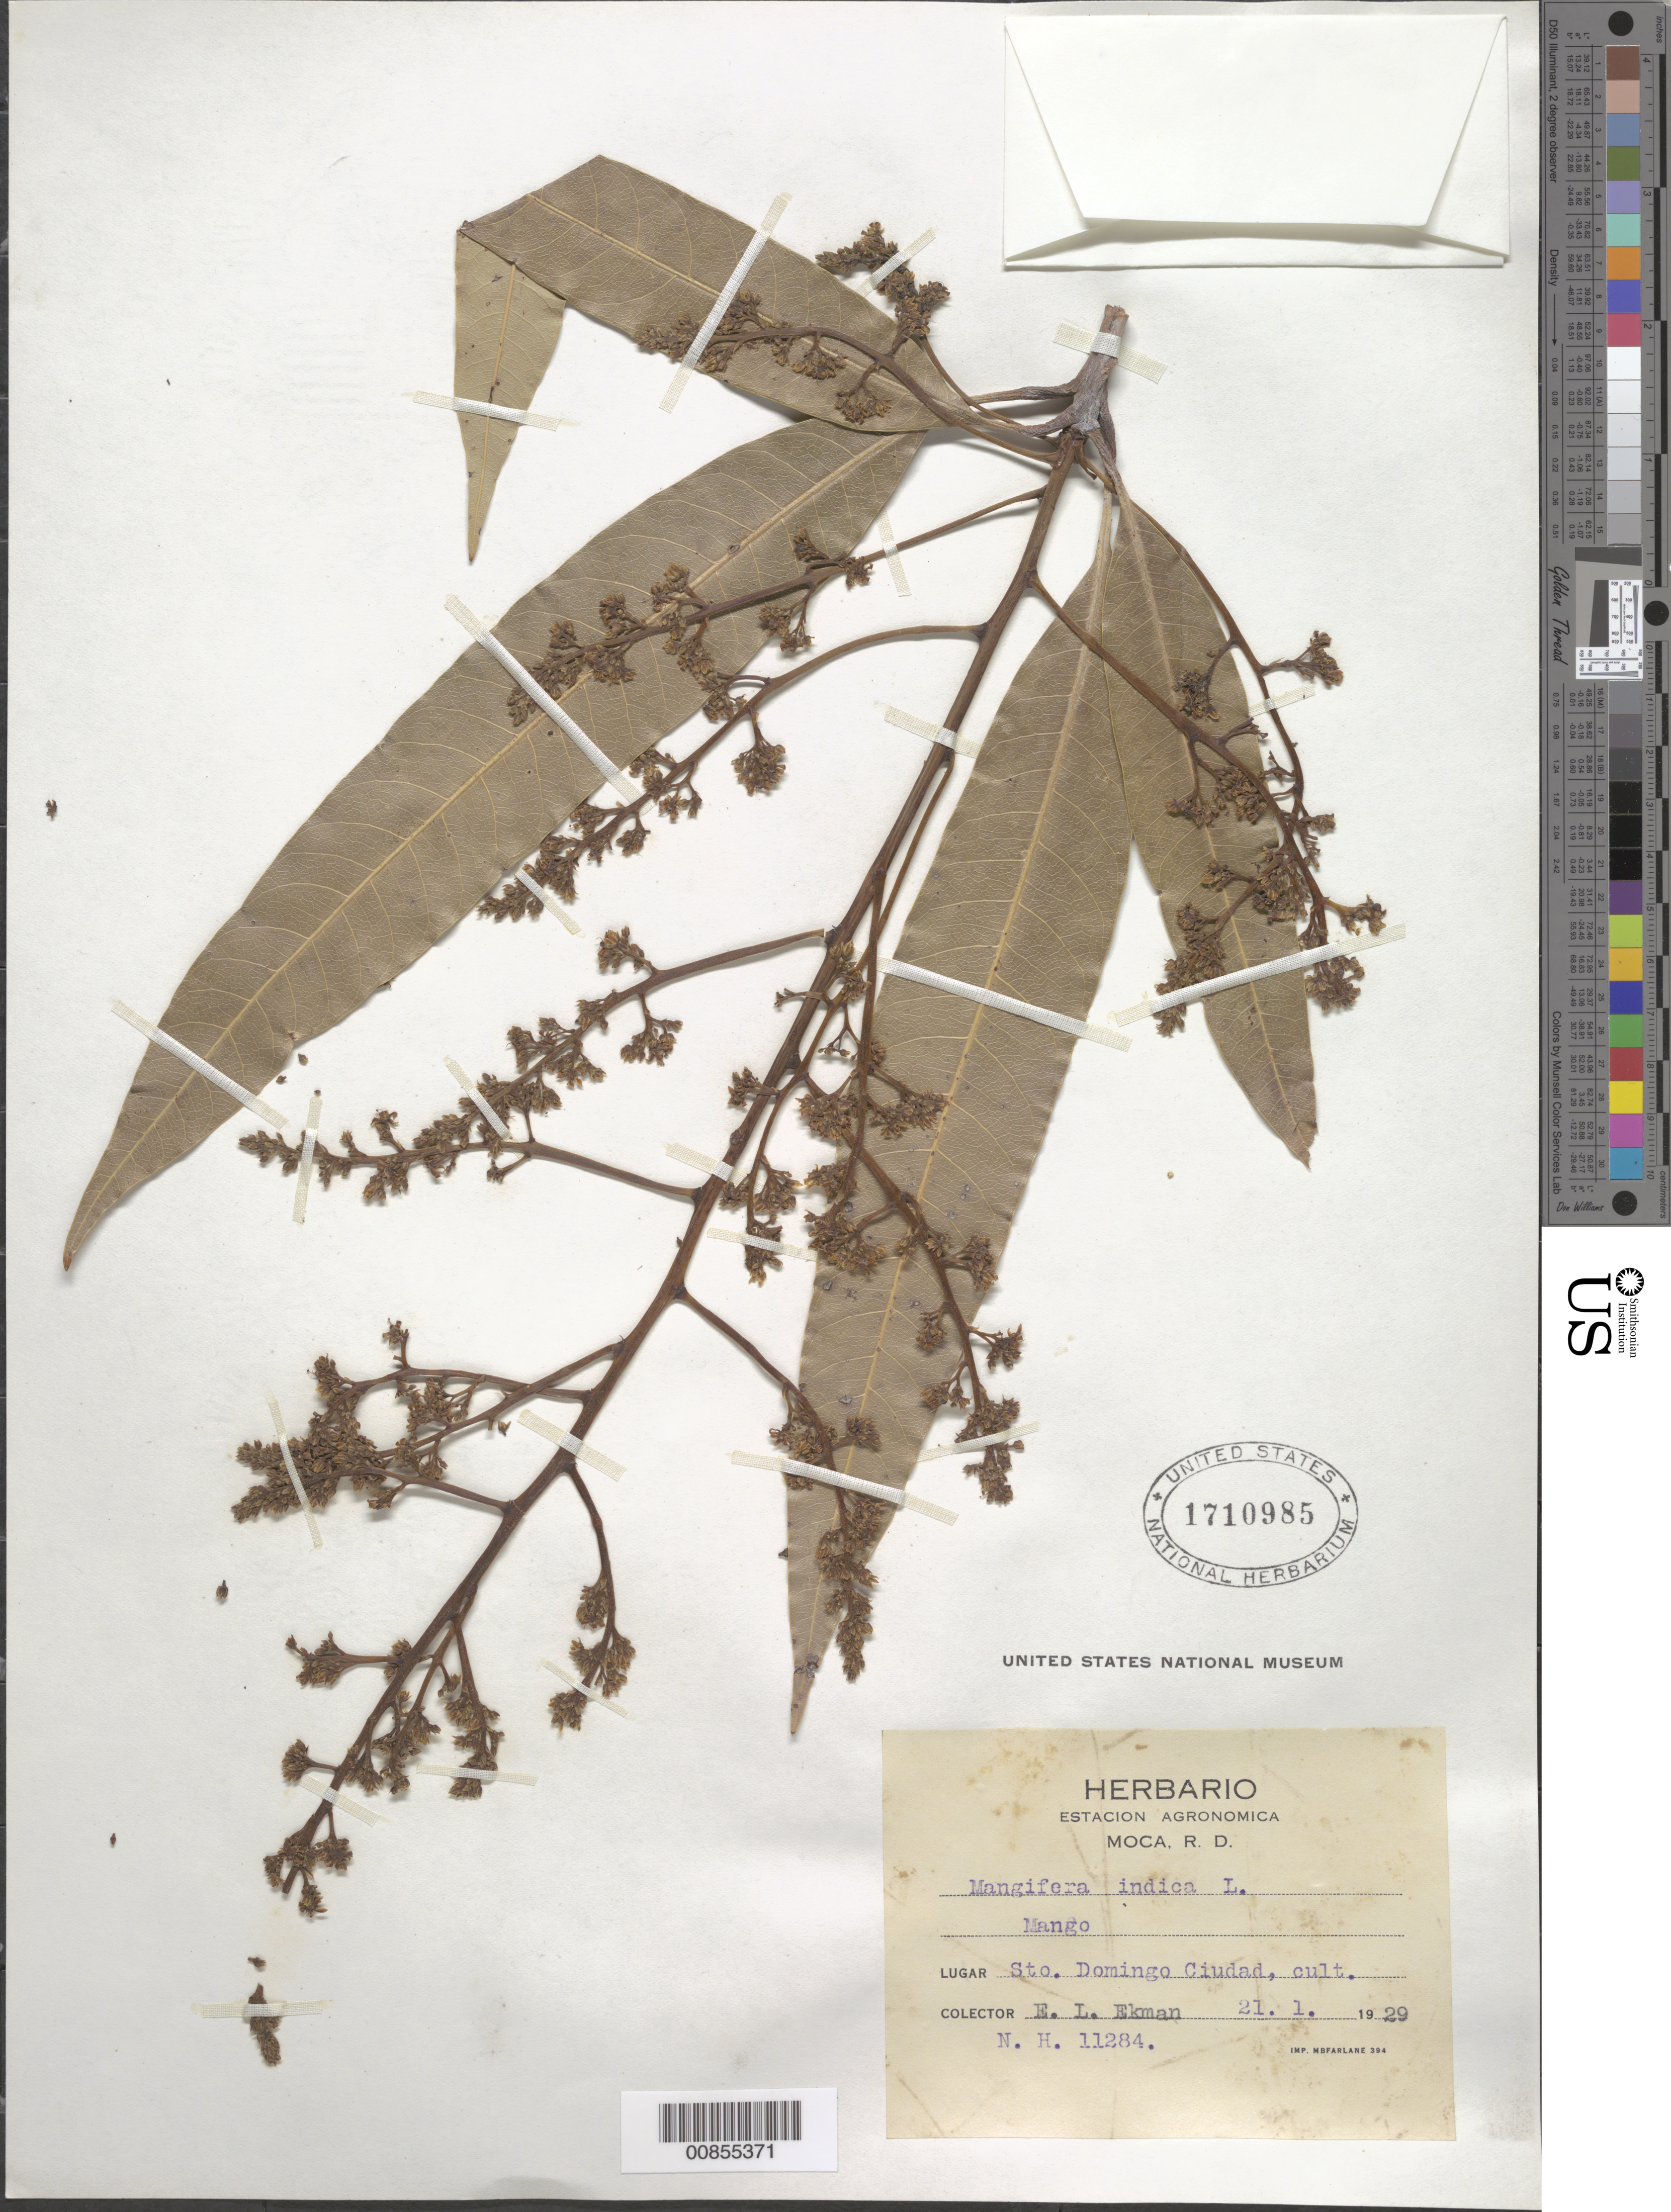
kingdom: Plantae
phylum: Tracheophyta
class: Magnoliopsida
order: Sapindales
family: Anacardiaceae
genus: Mangifera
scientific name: Mangifera indica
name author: L.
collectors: E. L. Ekman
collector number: H 11284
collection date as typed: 21 Jan 1929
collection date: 1929-01-21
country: Dominican Republic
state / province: Distrito Nacional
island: Hispaniola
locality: Santo Domingo City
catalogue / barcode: US 1710985